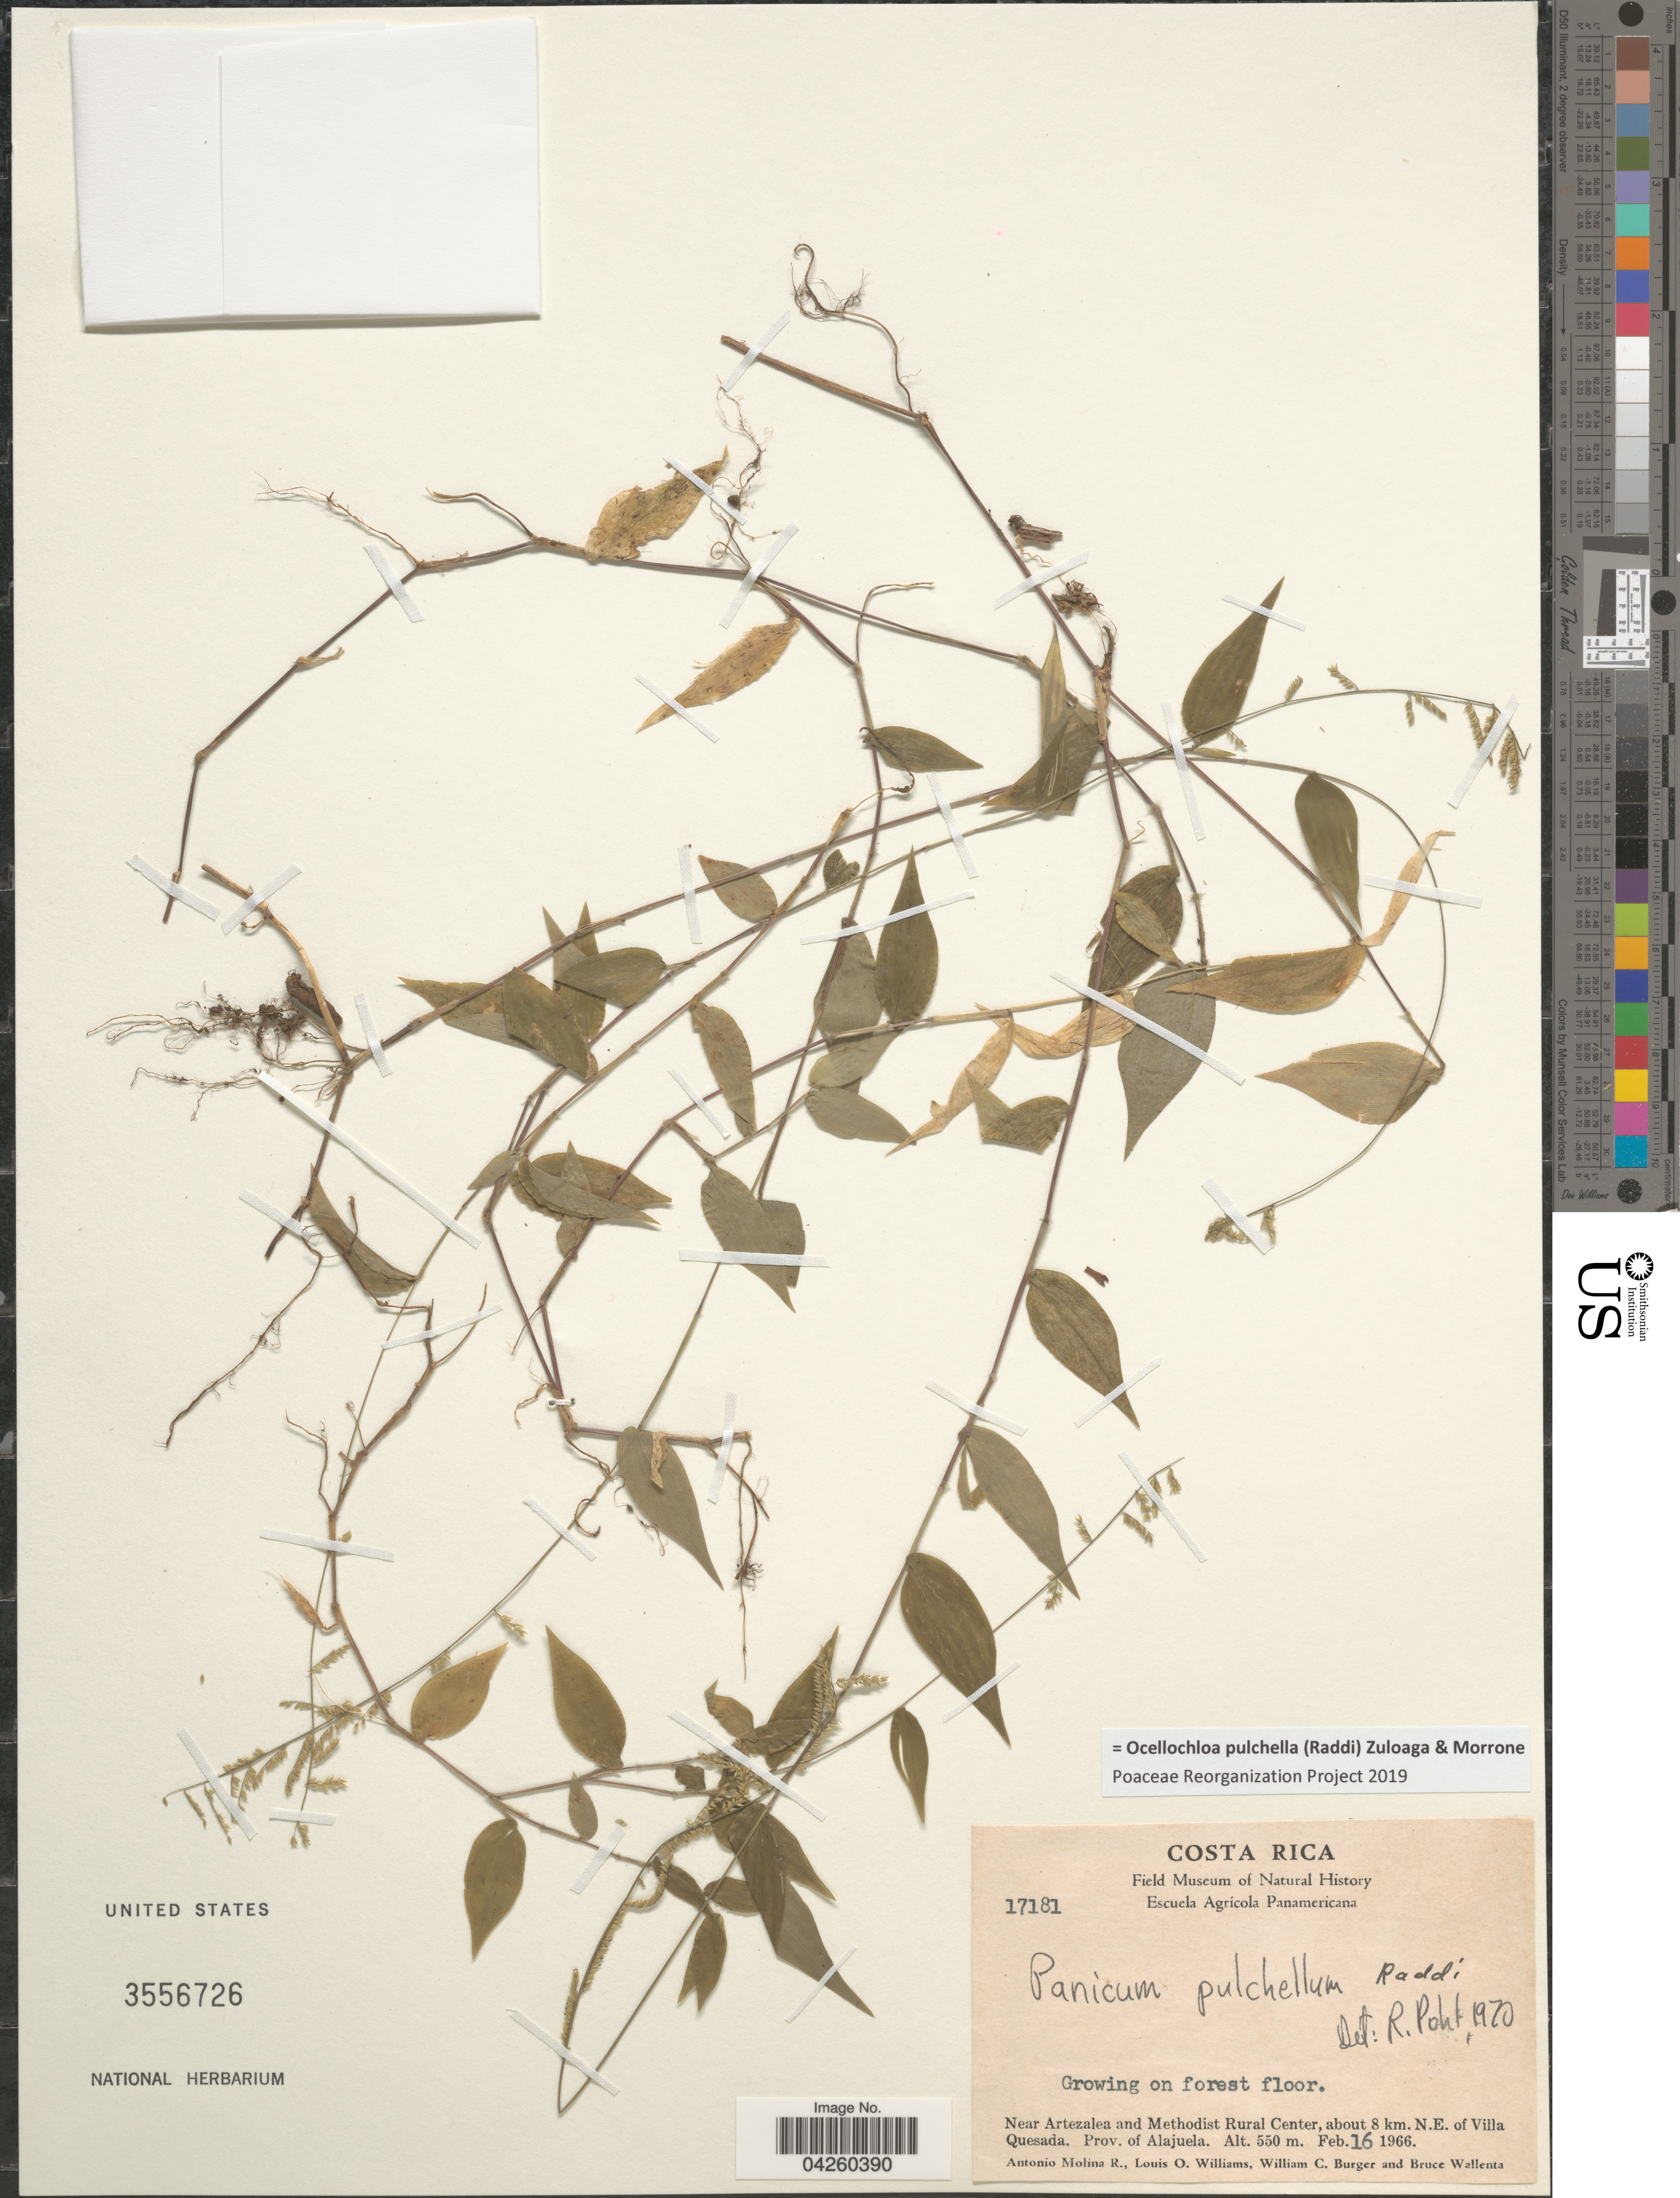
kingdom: Plantae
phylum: Tracheophyta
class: Liliopsida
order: Poales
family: Poaceae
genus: Ocellochloa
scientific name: Ocellochloa pulchella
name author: (Raddi) Zuloaga & Morrone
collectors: A. Molina R., L. O. Williams, W. Burger & B. Wallenta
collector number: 17181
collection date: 1966-02-16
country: Costa Rica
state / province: Alajuela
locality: Growing on forest floor. Near Artezalea and Methodist Rural Center, about 8km. N. E. of Villa Quesada. Prov. of Alajuela.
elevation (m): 550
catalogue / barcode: US 3556726